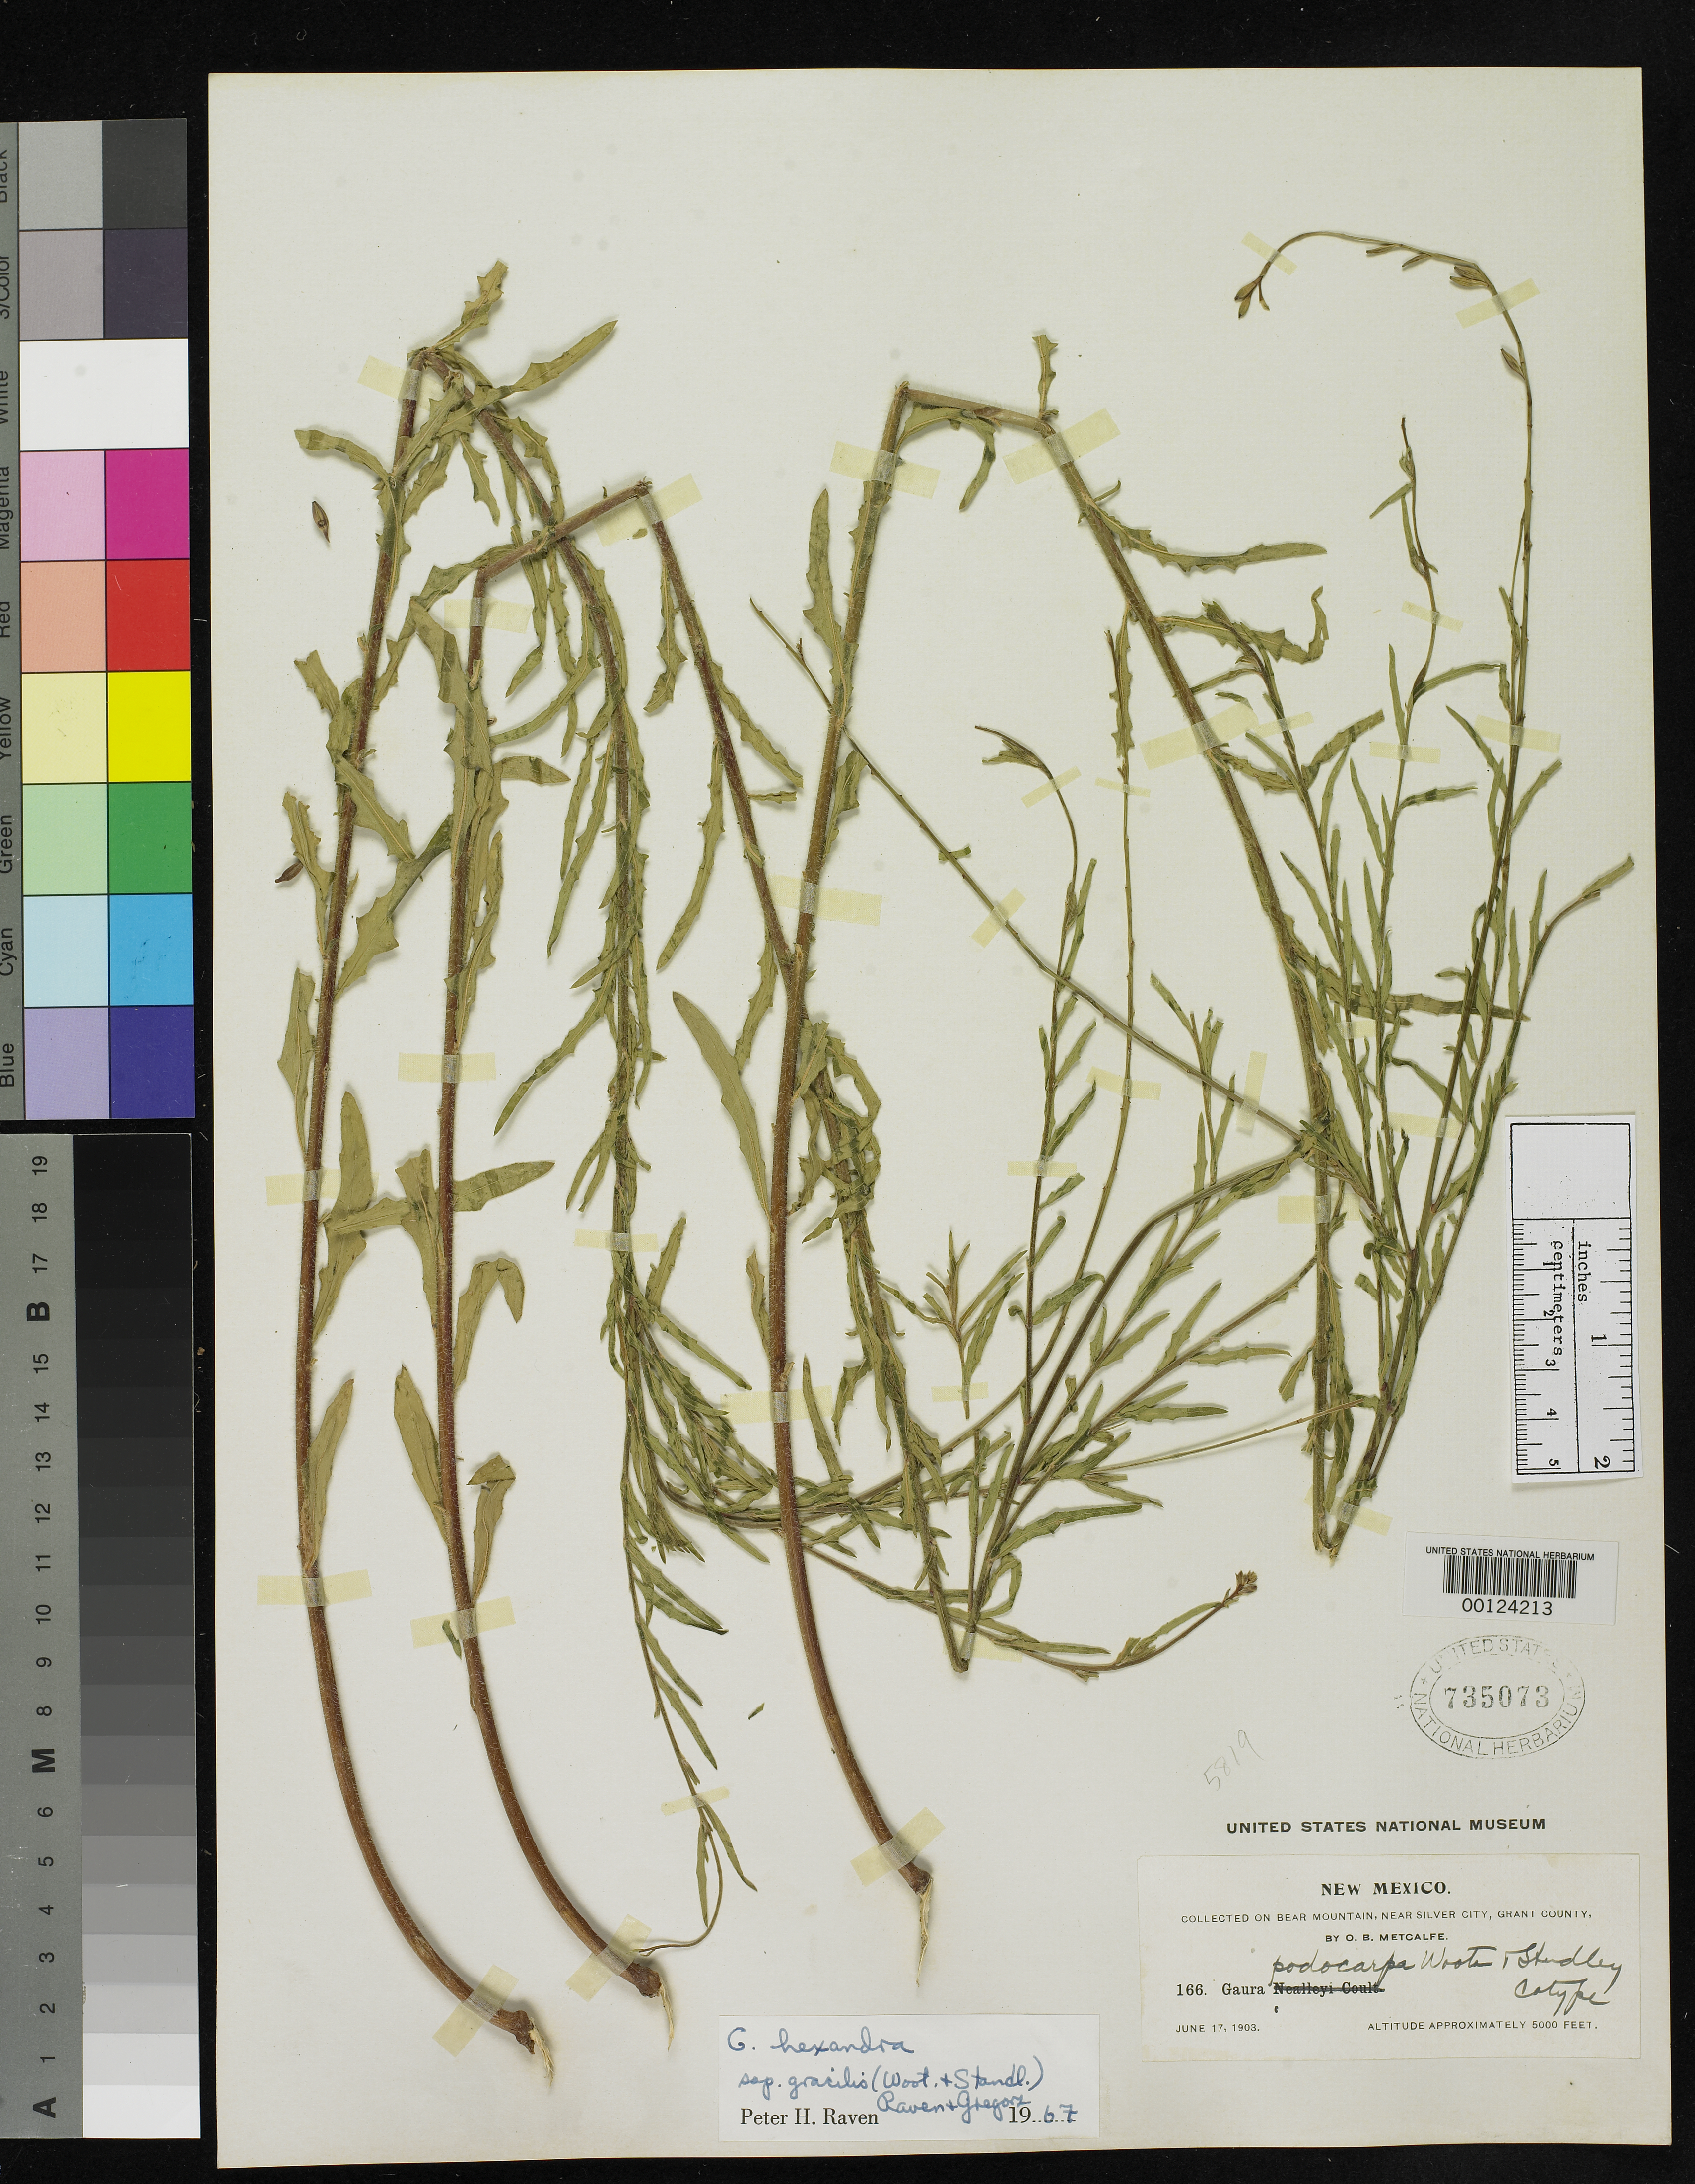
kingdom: Plantae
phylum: Tracheophyta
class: Magnoliopsida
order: Myrtales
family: Onagraceae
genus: Gaura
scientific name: Gaura podocarpa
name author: Wooton & Standl.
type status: Isotype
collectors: O. B. Metcalfe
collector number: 166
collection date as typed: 17 Jun 1903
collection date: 1903-06-17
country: United States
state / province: New Mexico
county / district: Grant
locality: Bear Mts. near Silver City.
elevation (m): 1500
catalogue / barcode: US 735073